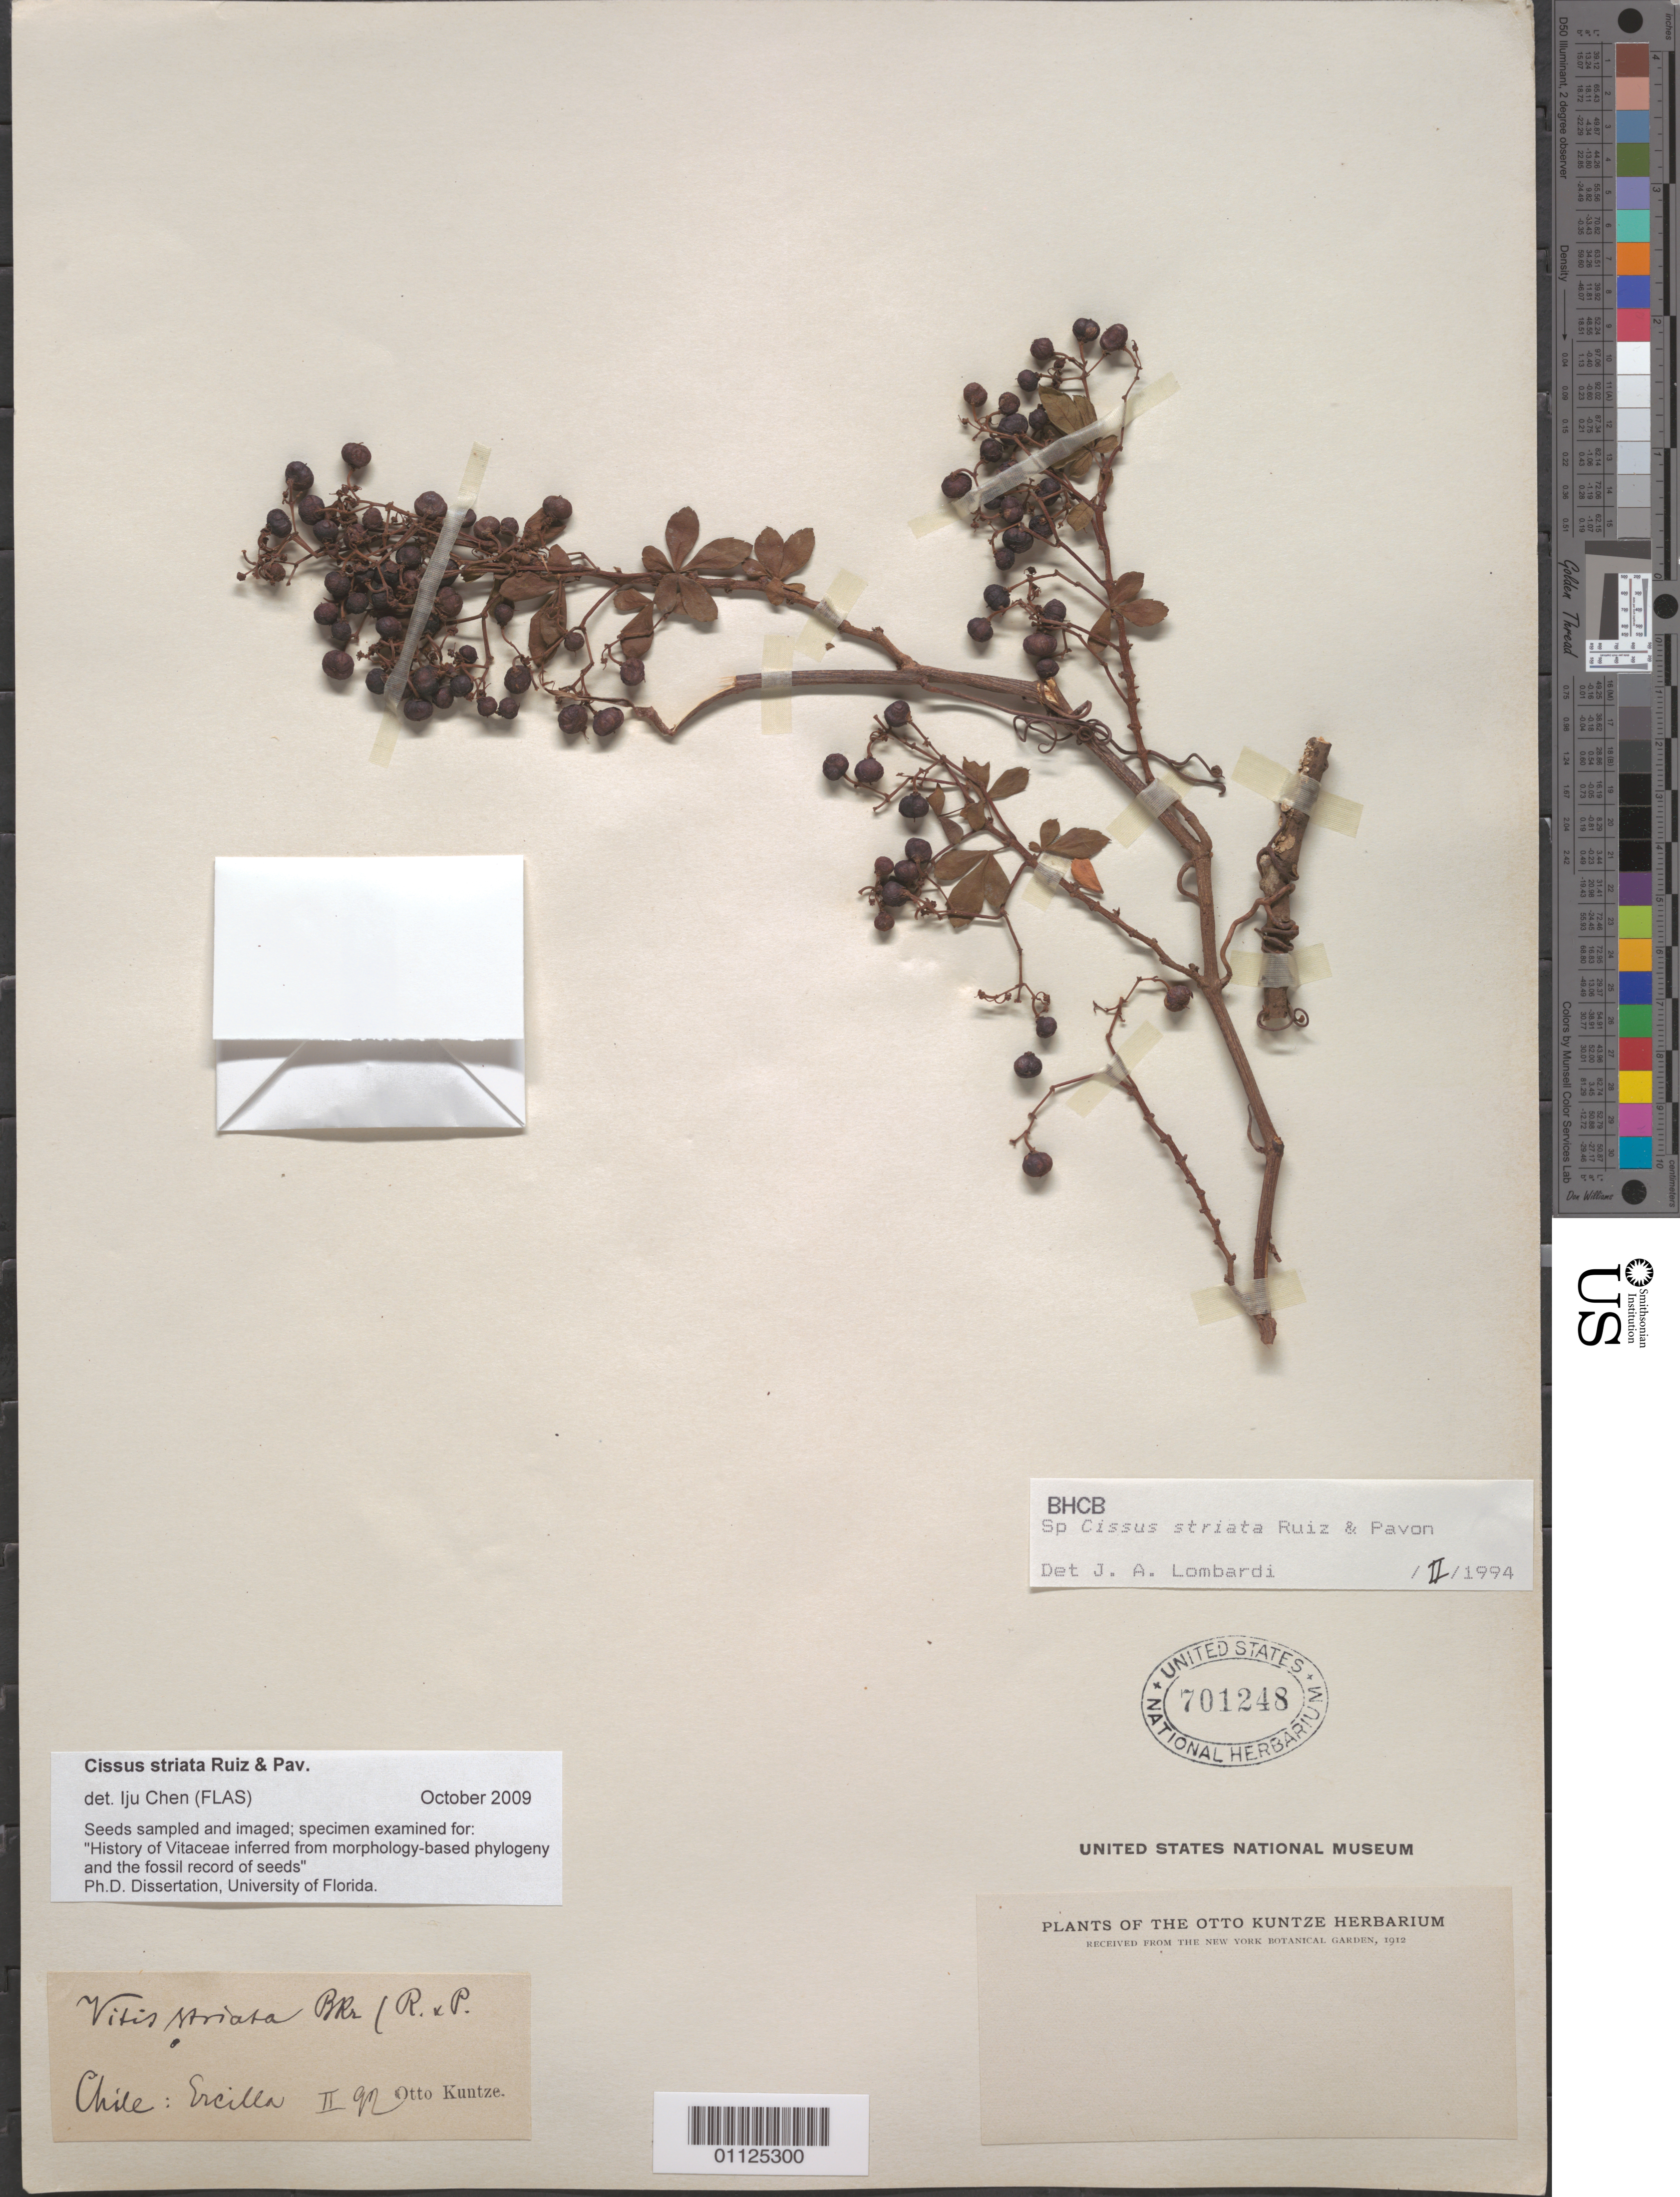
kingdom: Plantae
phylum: Tracheophyta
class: Magnoliopsida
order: Vitales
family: Vitaceae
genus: Clematicissus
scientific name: Clematicissus striata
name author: (Ruiz & Pav.) Lombardi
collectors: C.E.O. Kuntze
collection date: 1892-02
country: Chile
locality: Ercilla.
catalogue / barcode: US 701248